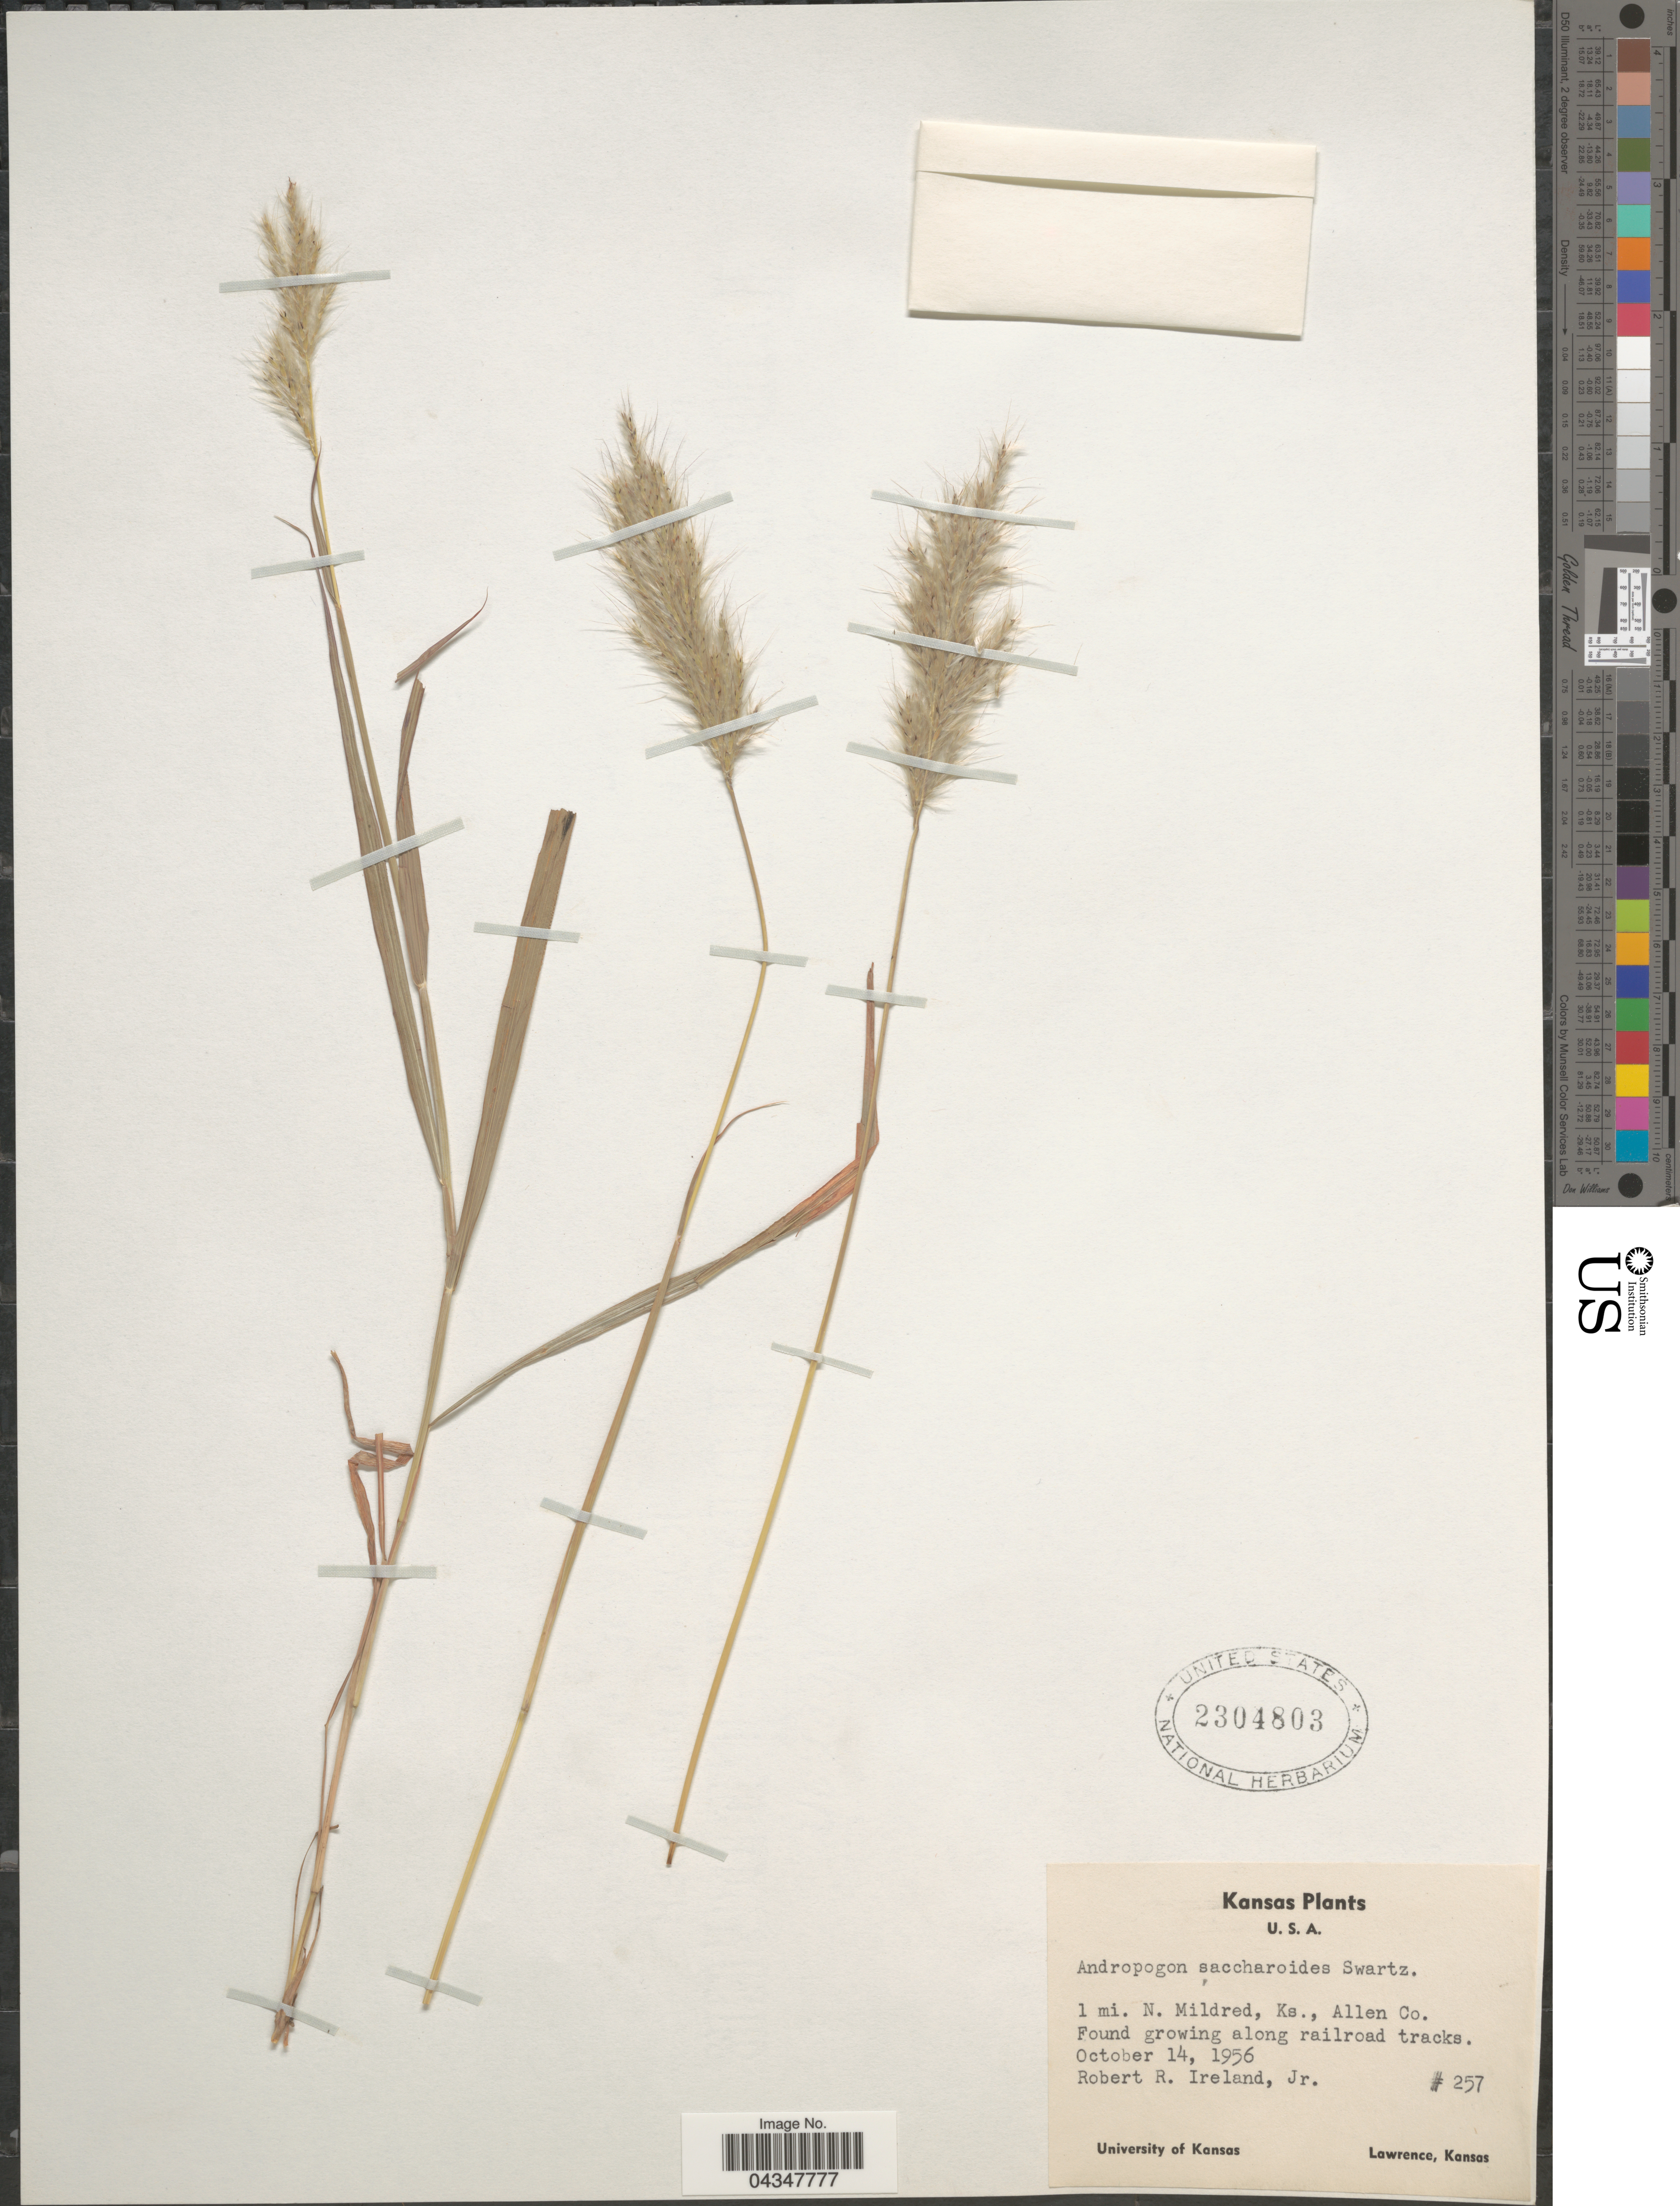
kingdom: Plantae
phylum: Tracheophyta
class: Liliopsida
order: Poales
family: Poaceae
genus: Bothriochloa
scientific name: Bothriochloa saccharoides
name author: (Sw.) Rydb.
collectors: R. Ireland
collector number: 257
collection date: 1956-10-14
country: United States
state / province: Kansas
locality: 1 mi. N. Mildred, Allen Co. Found growing along railroad tracks.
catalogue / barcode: US 2304803